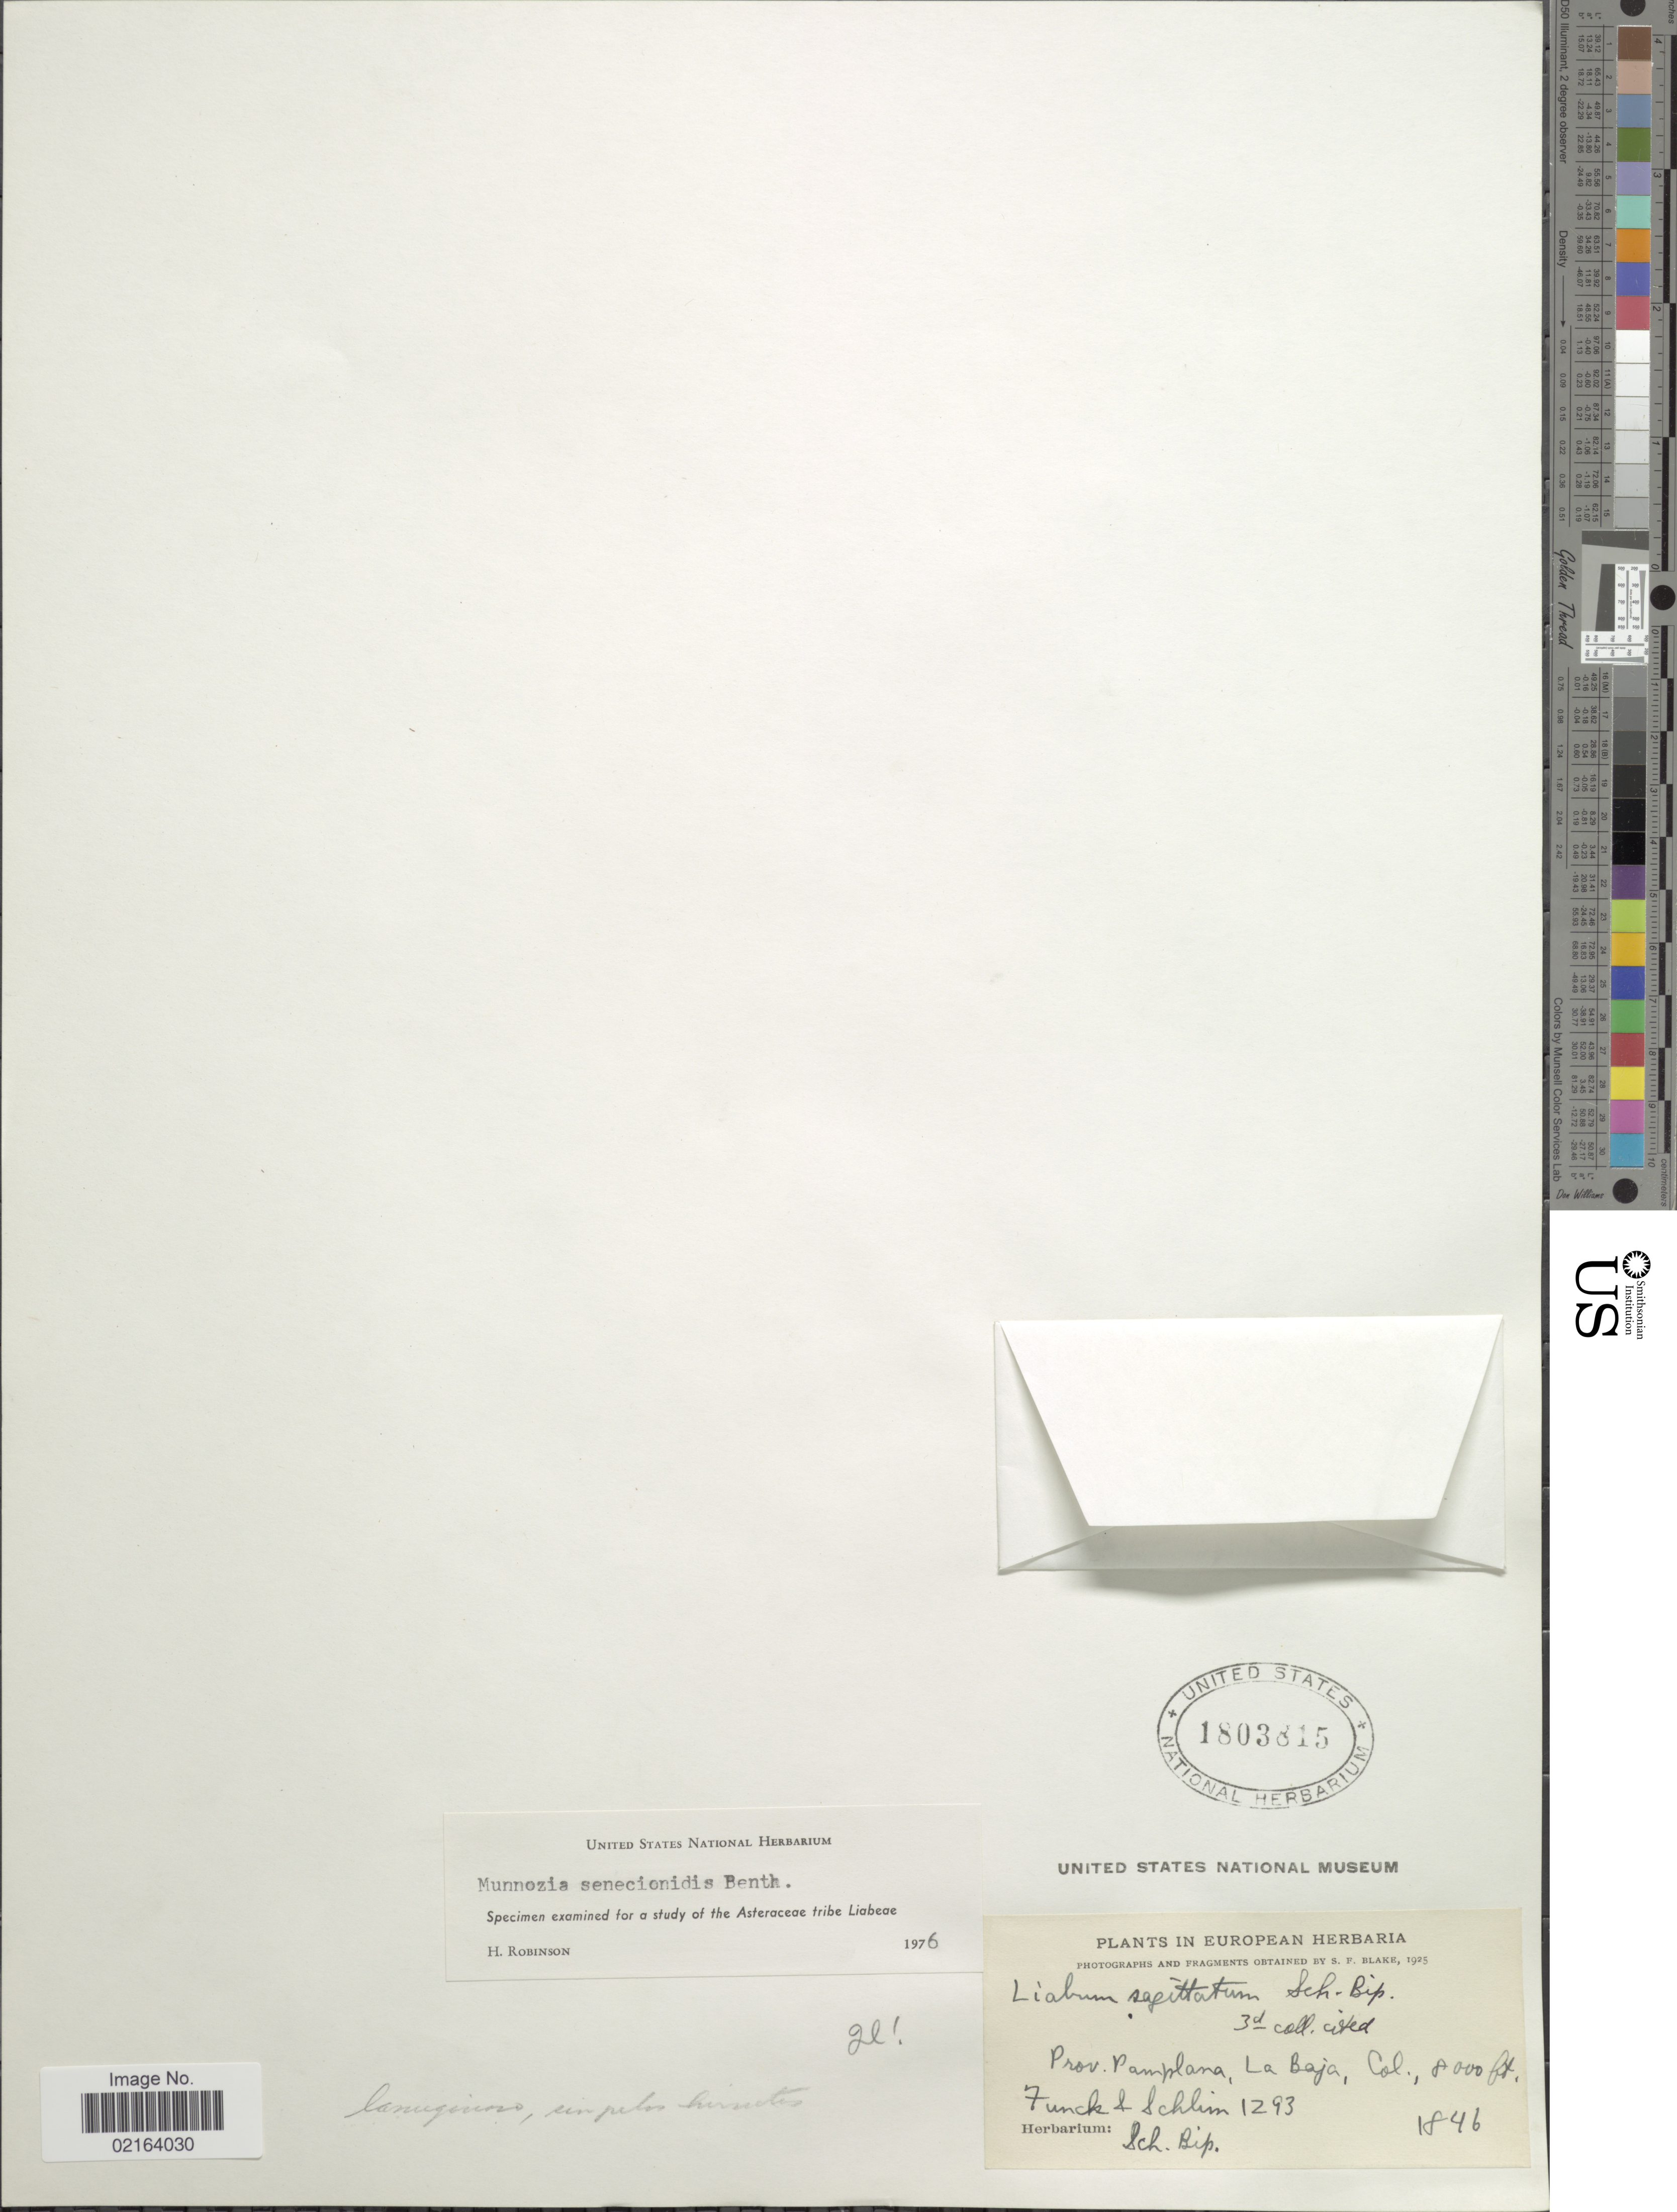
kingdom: Plantae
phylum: Tracheophyta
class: Magnoliopsida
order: Asterales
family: Asteraceae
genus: Munnozia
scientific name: Munnozia senecionidis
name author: Benth.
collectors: -. Funck & L. Schlim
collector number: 1293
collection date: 1846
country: Colombia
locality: Prov. Pamplana, La Baja, Col.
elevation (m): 2438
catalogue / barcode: US 1803815